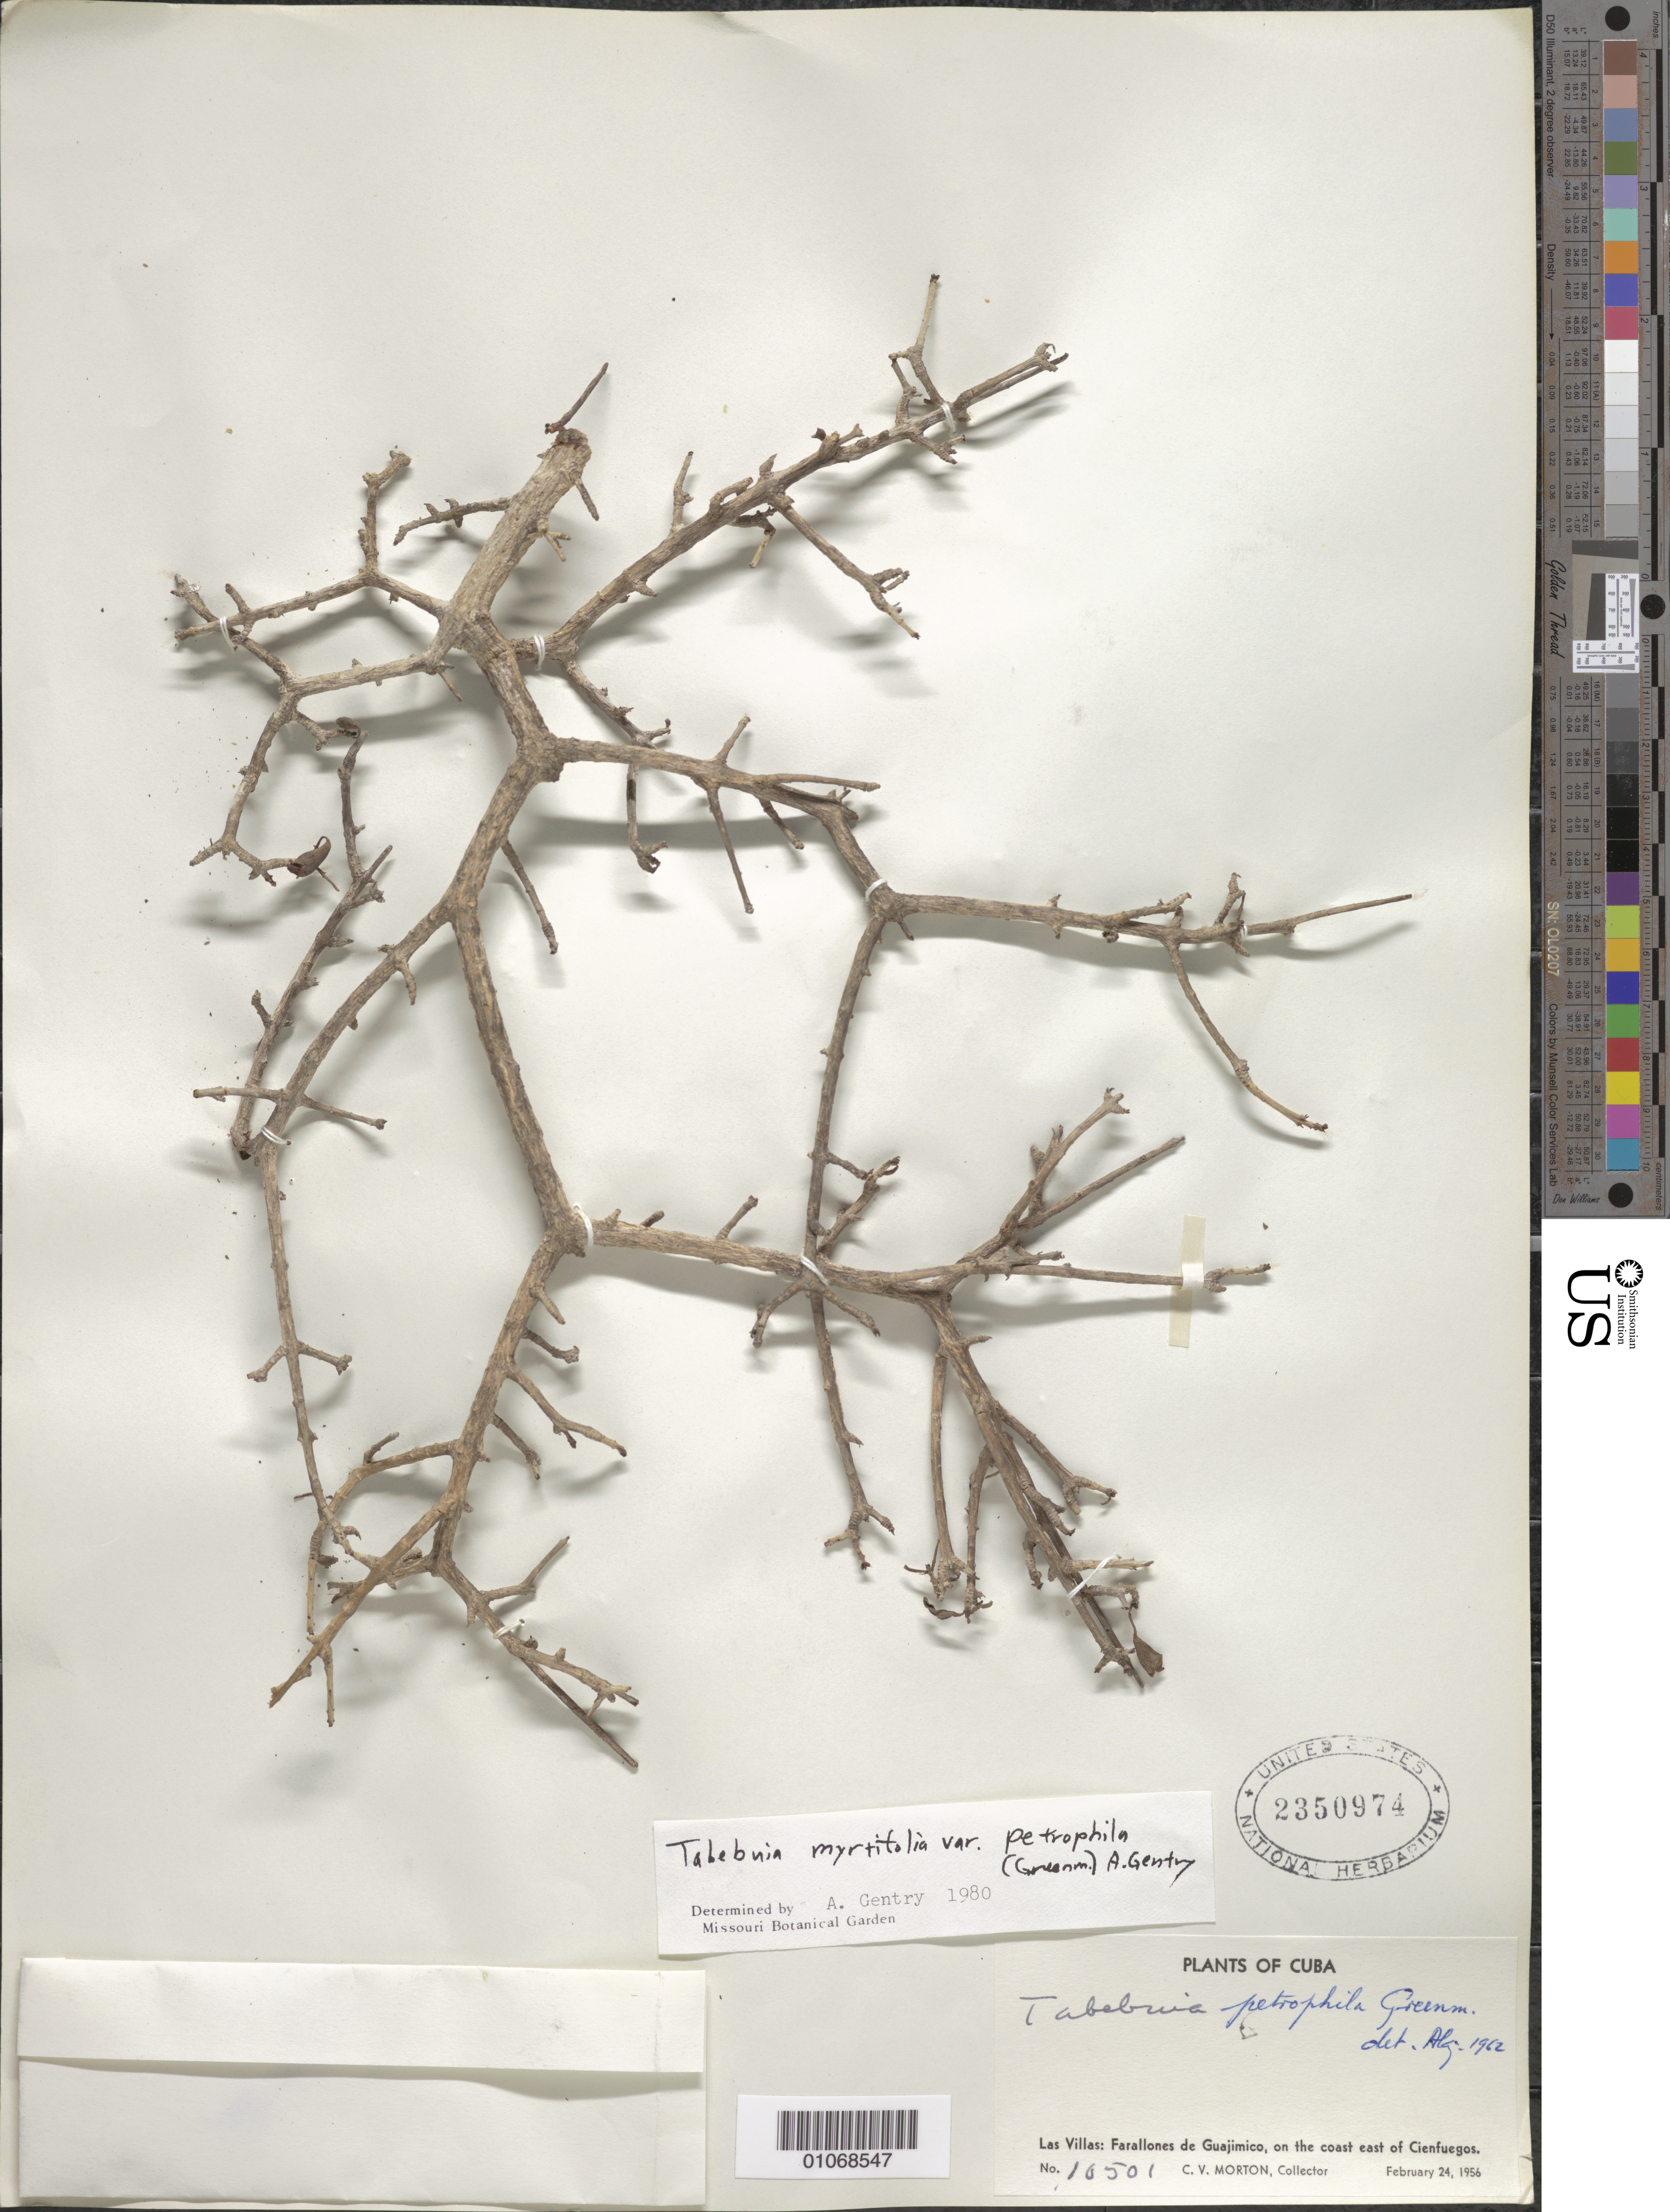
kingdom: Plantae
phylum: Tracheophyta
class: Magnoliopsida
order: Lamiales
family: Bignoniaceae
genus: Tabebuia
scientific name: Tabebuia myrtifolia var. petrophila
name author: (Greenm.) A.H. Gentry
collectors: C. V. Morton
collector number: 10501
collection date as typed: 24 Feb 1956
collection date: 1956-02-24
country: Cuba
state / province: Las Villas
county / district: Cienfuegos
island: Cuba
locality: Cliffs over Guajimico, on the coast east of Cienfuegos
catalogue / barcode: US 2350974